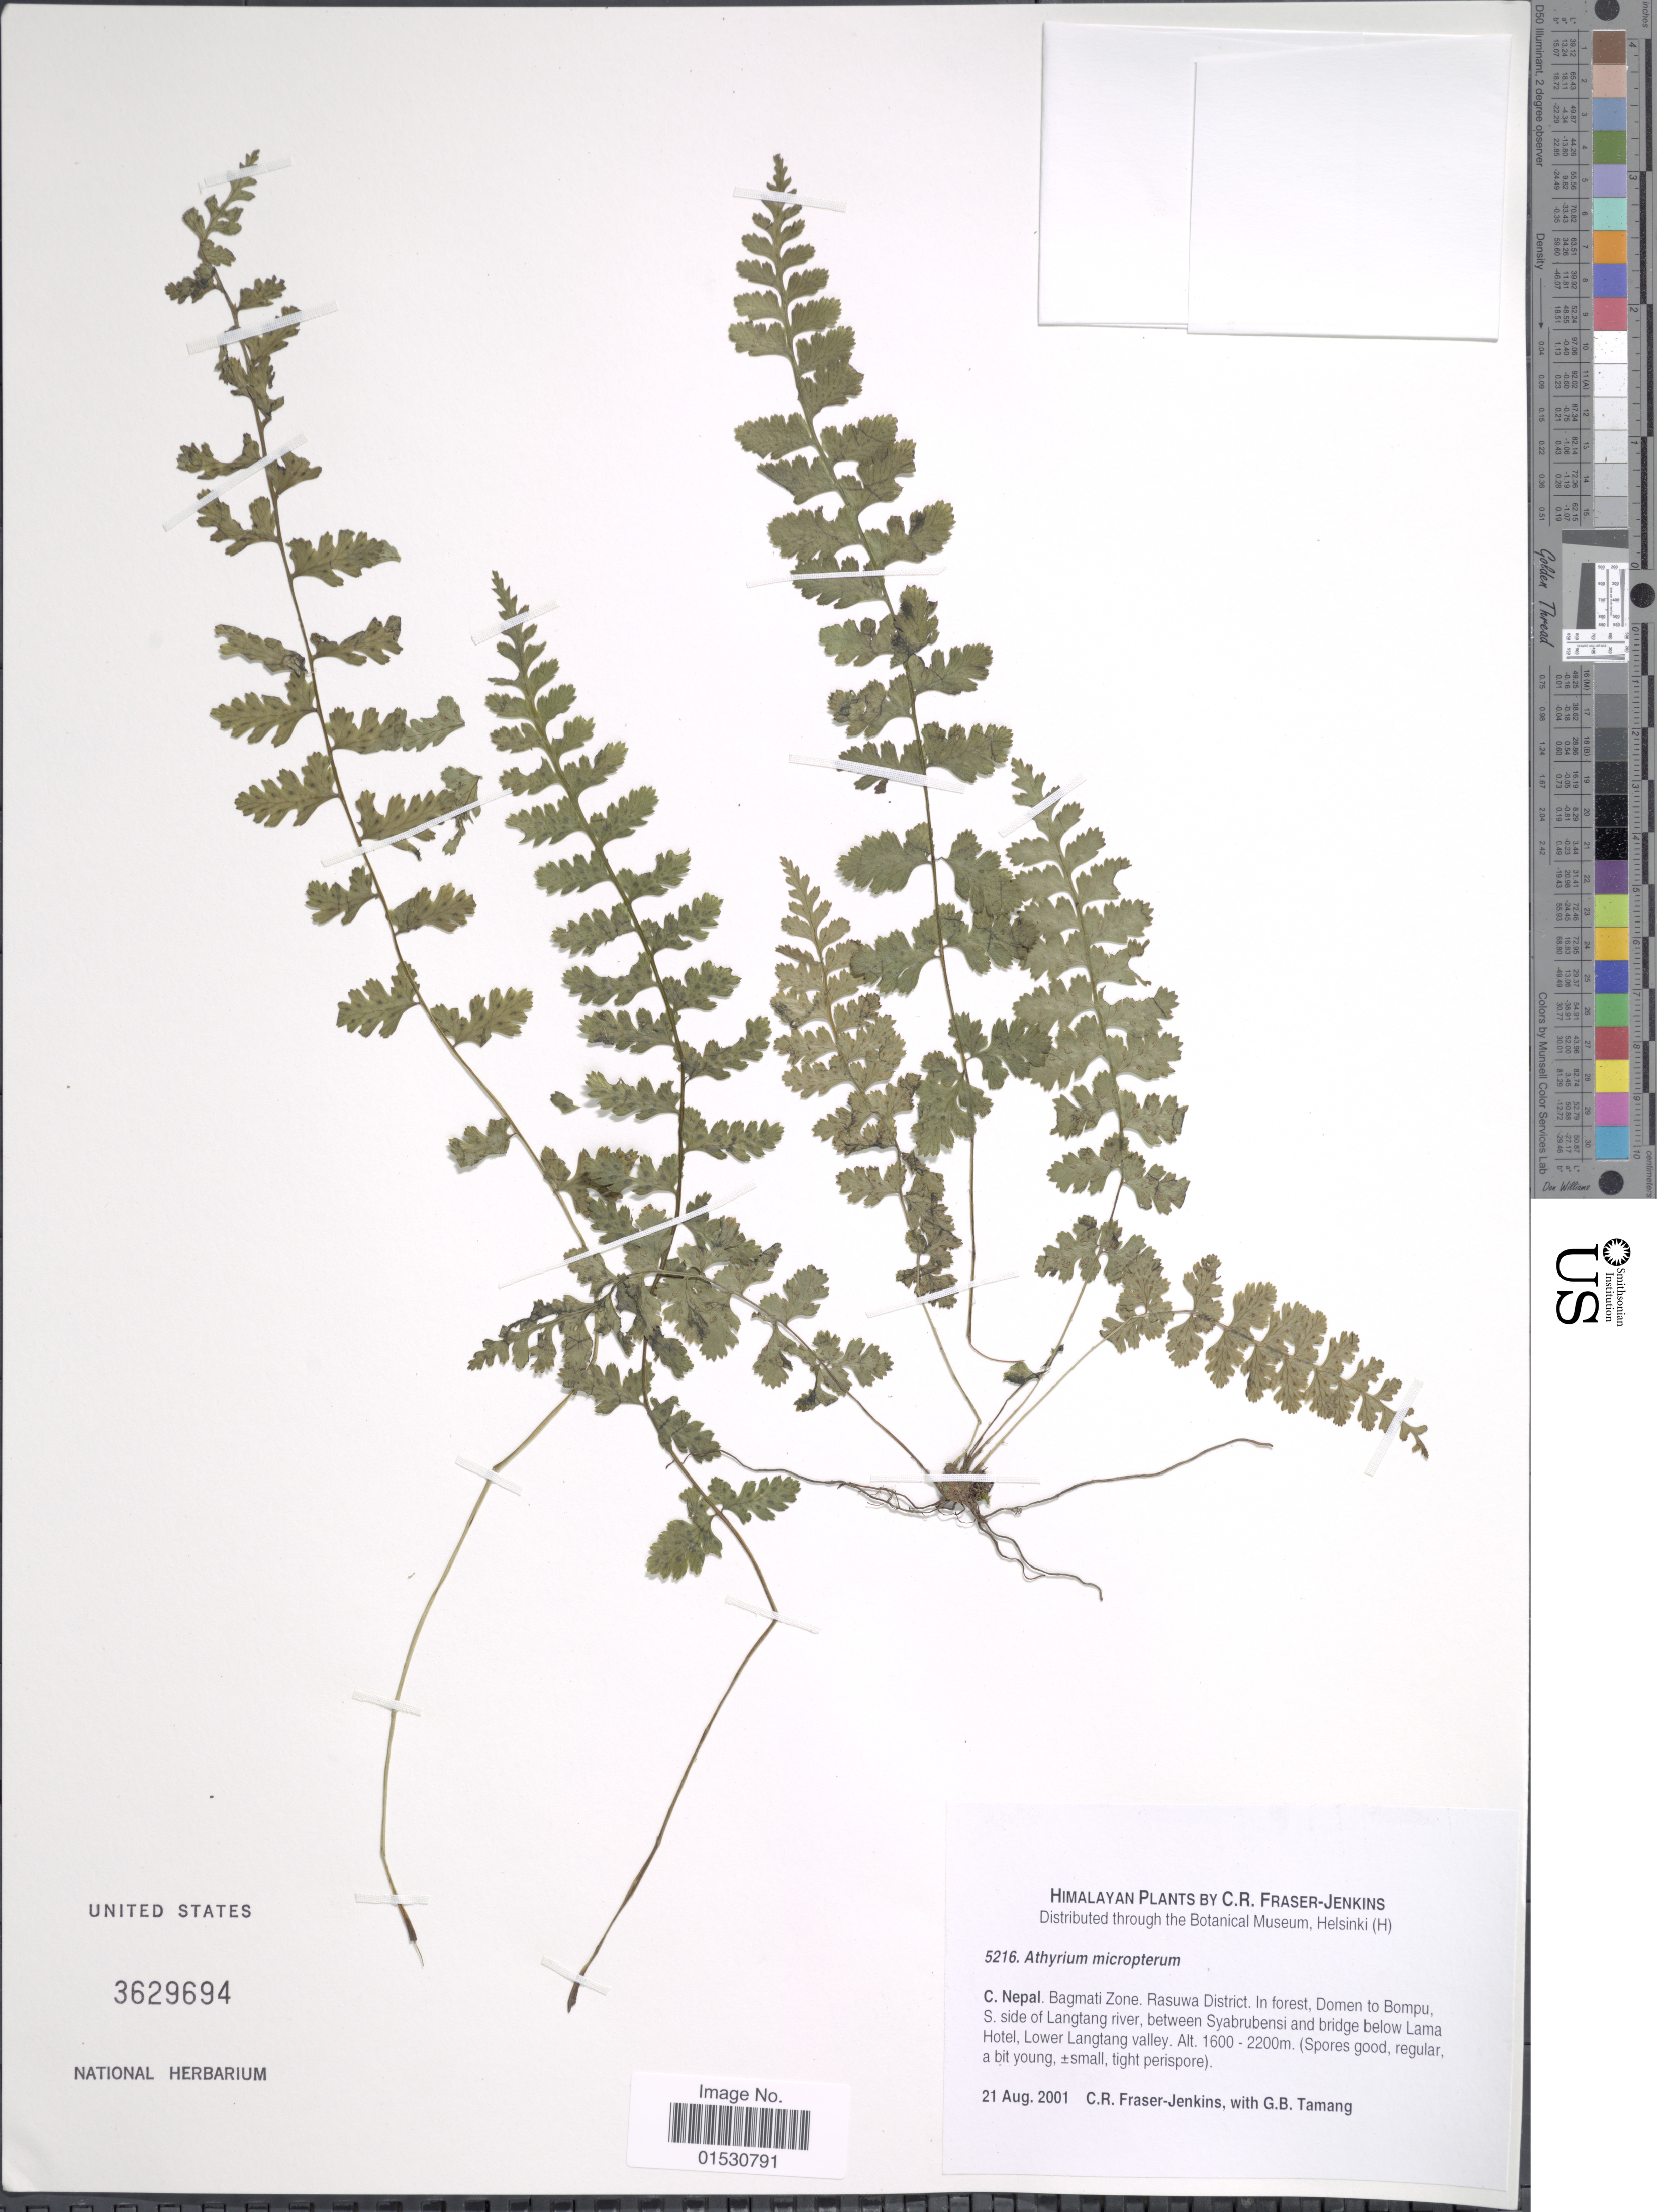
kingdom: Plantae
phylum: Tracheophyta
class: Polypodiopsida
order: Polypodiales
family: Athyriaceae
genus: Athyrium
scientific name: Athyrium micropterum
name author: Fraser-Jenk.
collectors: C. R. Fraser-Jenkins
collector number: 5216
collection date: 2001-08-21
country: Nepal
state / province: Bagmati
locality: C Nepal. Bagmati Zone. Rasuwa District. Rasuwa District. In forest Domen to Bompu, S Side of Langtang river, between Syabrubensi and bridge below Lama Hotel, Lower Langtang valley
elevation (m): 1600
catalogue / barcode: US 3629694